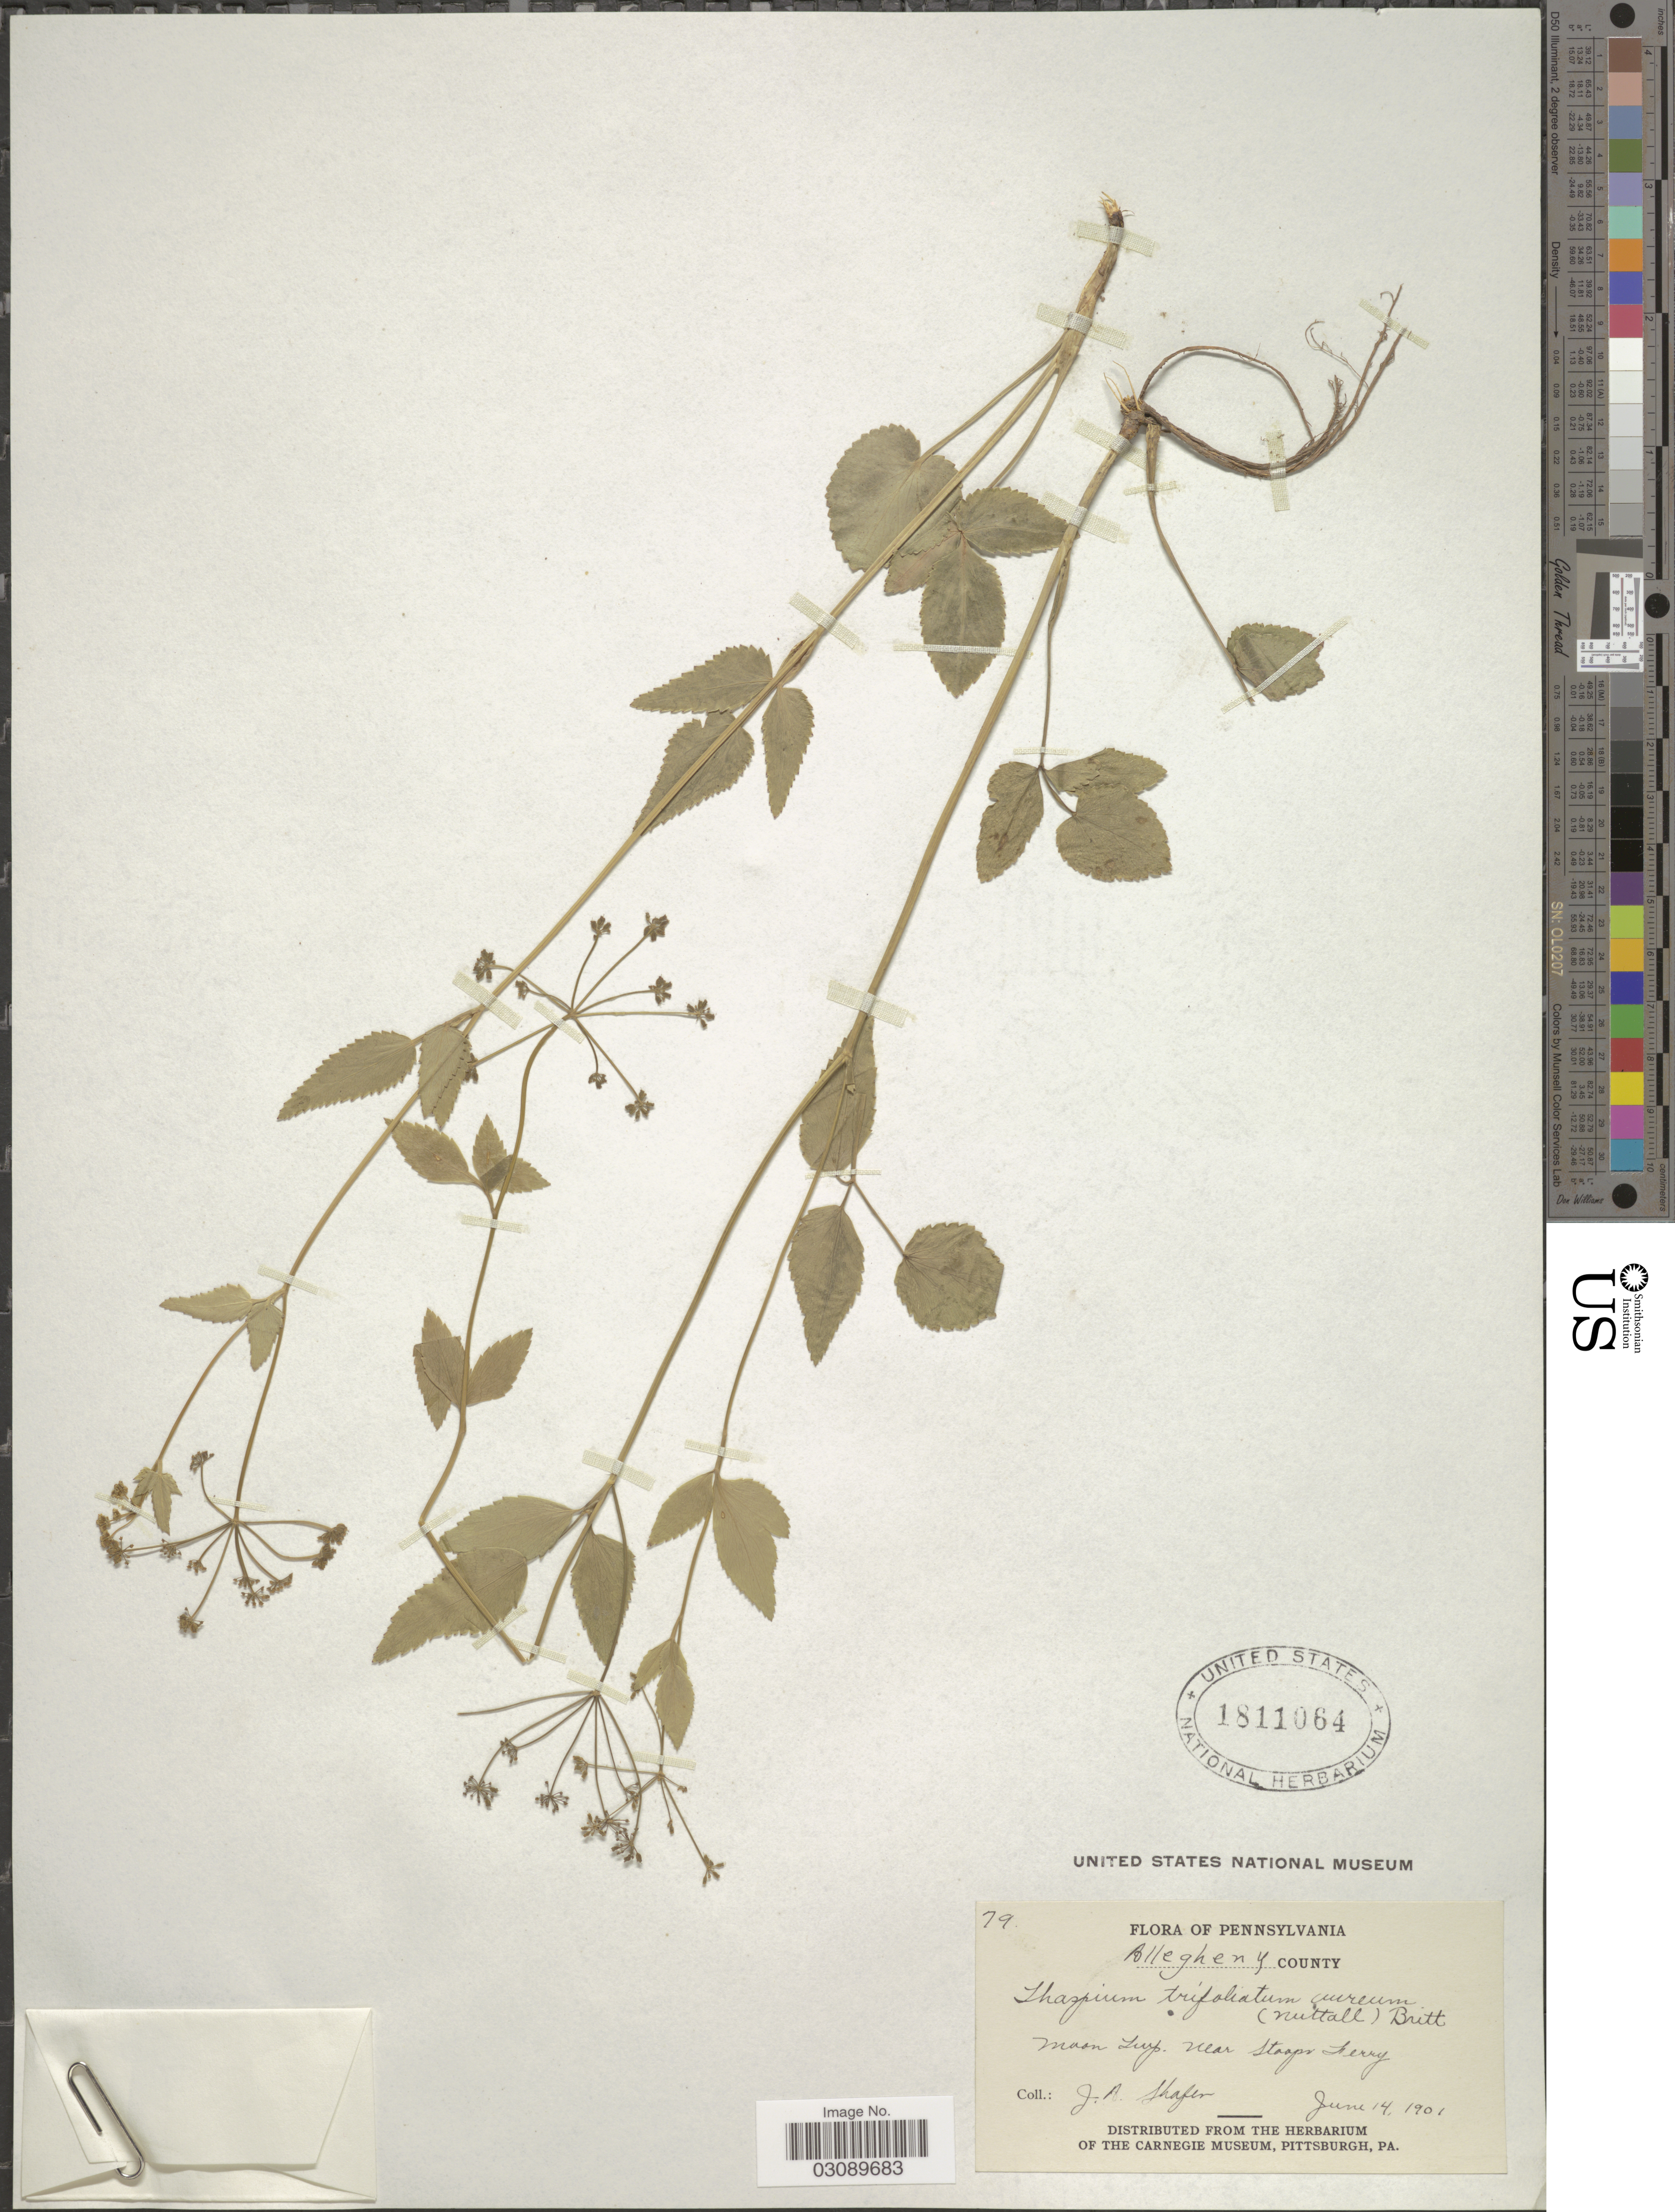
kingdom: Plantae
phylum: Tracheophyta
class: Magnoliopsida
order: Apiales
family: Apiaceae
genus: Thaspium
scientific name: Thaspium trifoliatum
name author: (L.) A. Gray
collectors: J. A. Shafer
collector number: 79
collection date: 1901-06-14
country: United States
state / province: Pennsylvania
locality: Allegheny County. Moon Twp. near Stoops Ferry.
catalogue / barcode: US 1811064